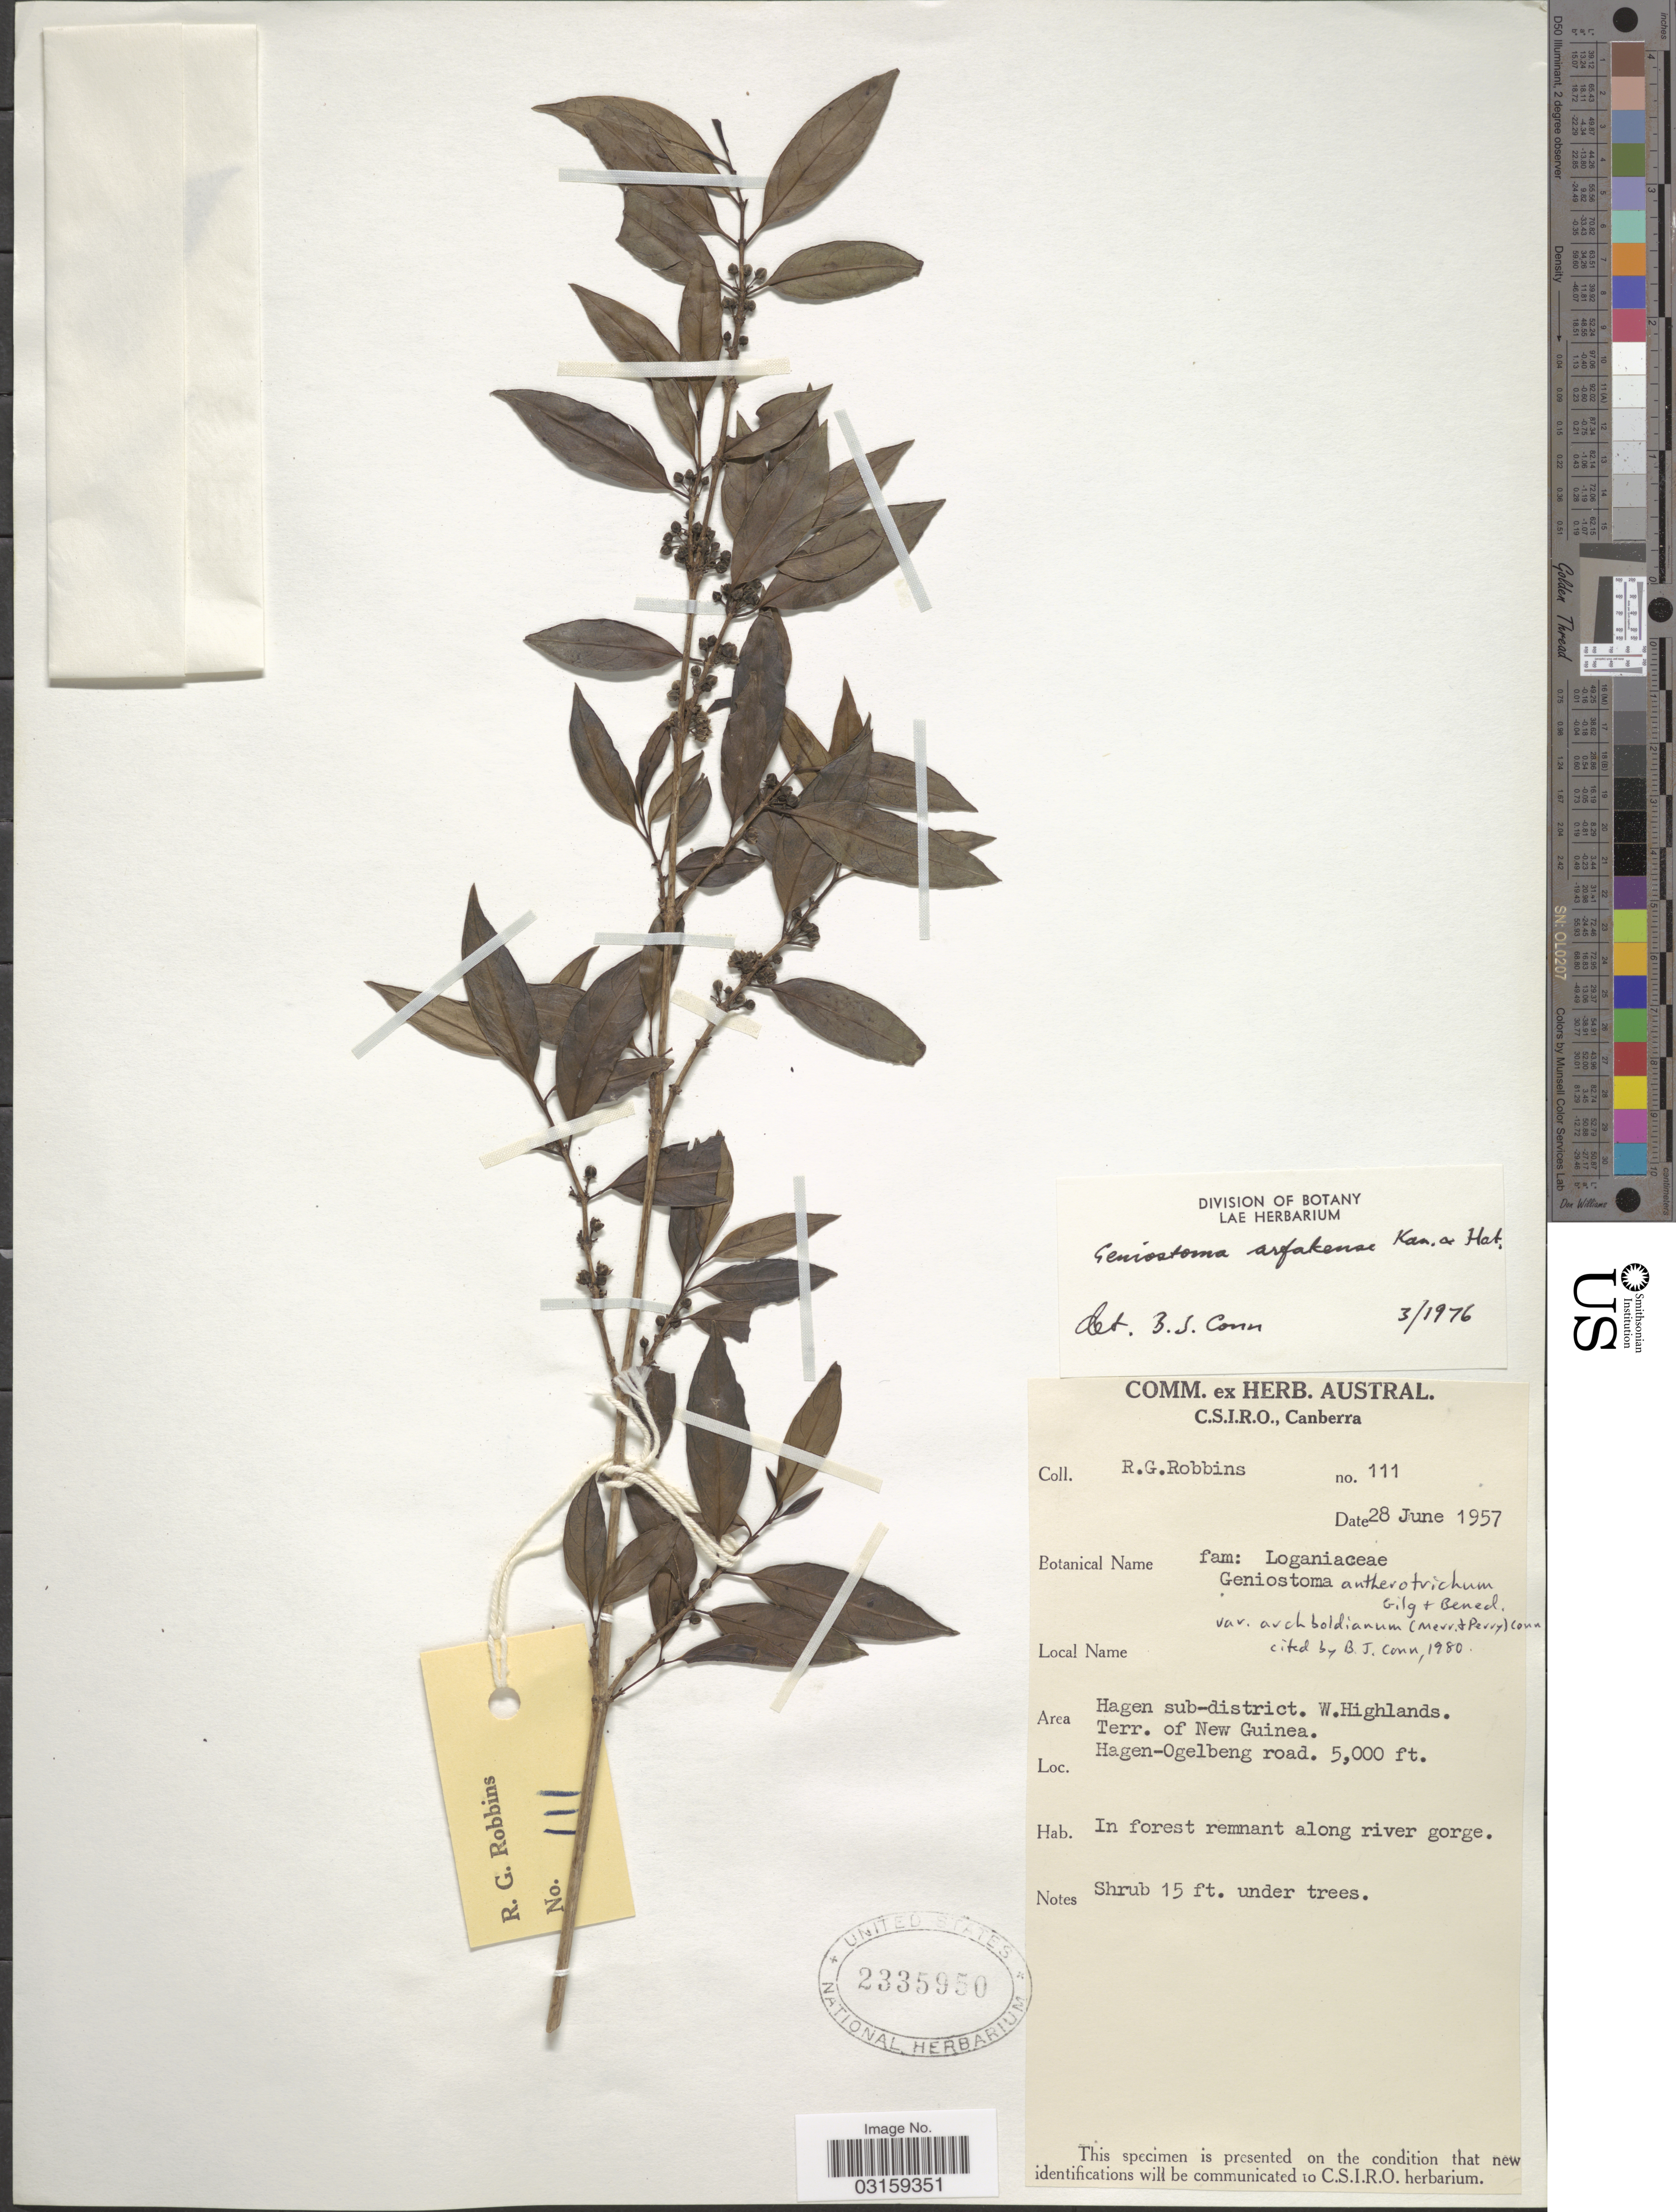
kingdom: Plantae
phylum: Tracheophyta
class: Magnoliopsida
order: Gentianales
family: Loganiaceae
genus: Geniostoma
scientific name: Geniostoma antherotrichum var. archboldianum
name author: (Merr. & L.M. Perry) B.J. Conn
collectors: R. Robbins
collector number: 111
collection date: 1957-06-28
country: Papua New Guinea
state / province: Western Highlands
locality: Area Hagen sub-district. W. Highlands. Terr. of New Guinea. Hagen-Ogelbeng road.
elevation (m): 1524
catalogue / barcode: US 2335950